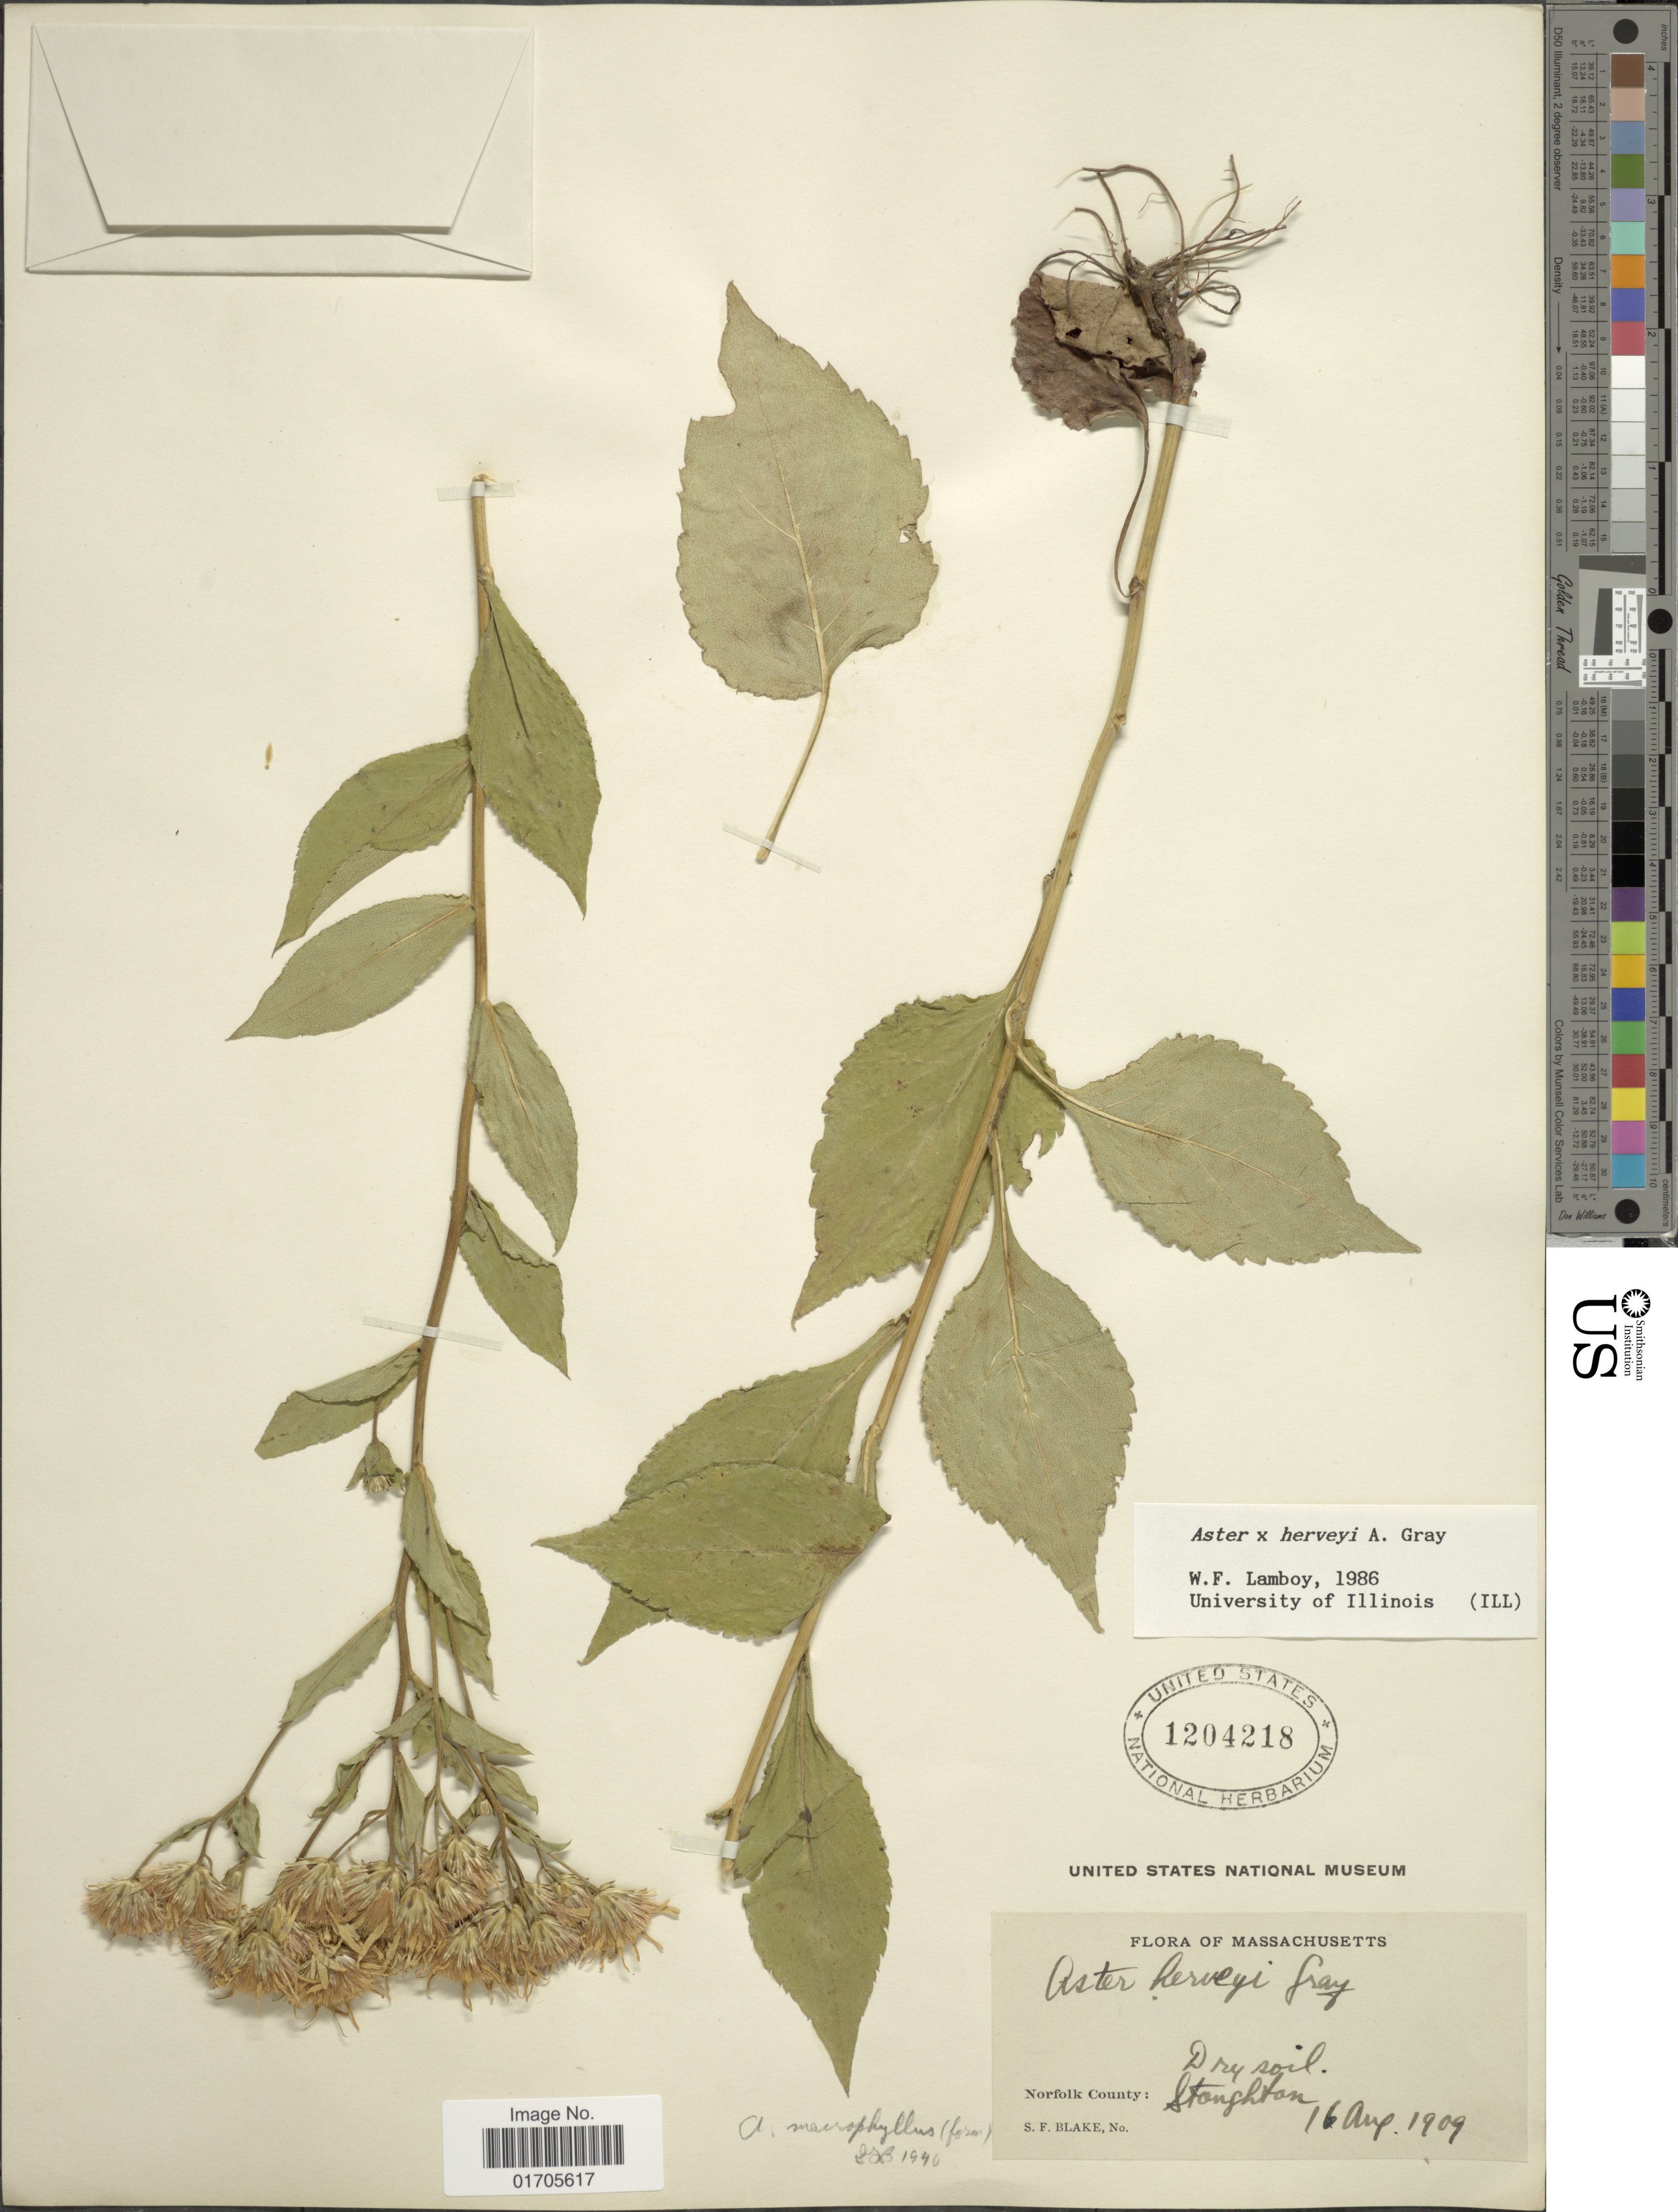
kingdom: Plantae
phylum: Tracheophyta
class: Magnoliopsida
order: Asterales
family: Asteraceae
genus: Eurybia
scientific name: Eurybia x herveyi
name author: (A. Gray) G.L. Nesom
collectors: S. Blake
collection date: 1909-08-16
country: United States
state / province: Massachusetts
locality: Massachusetts. Norfolk County: Stoughton.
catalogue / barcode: US 1204218